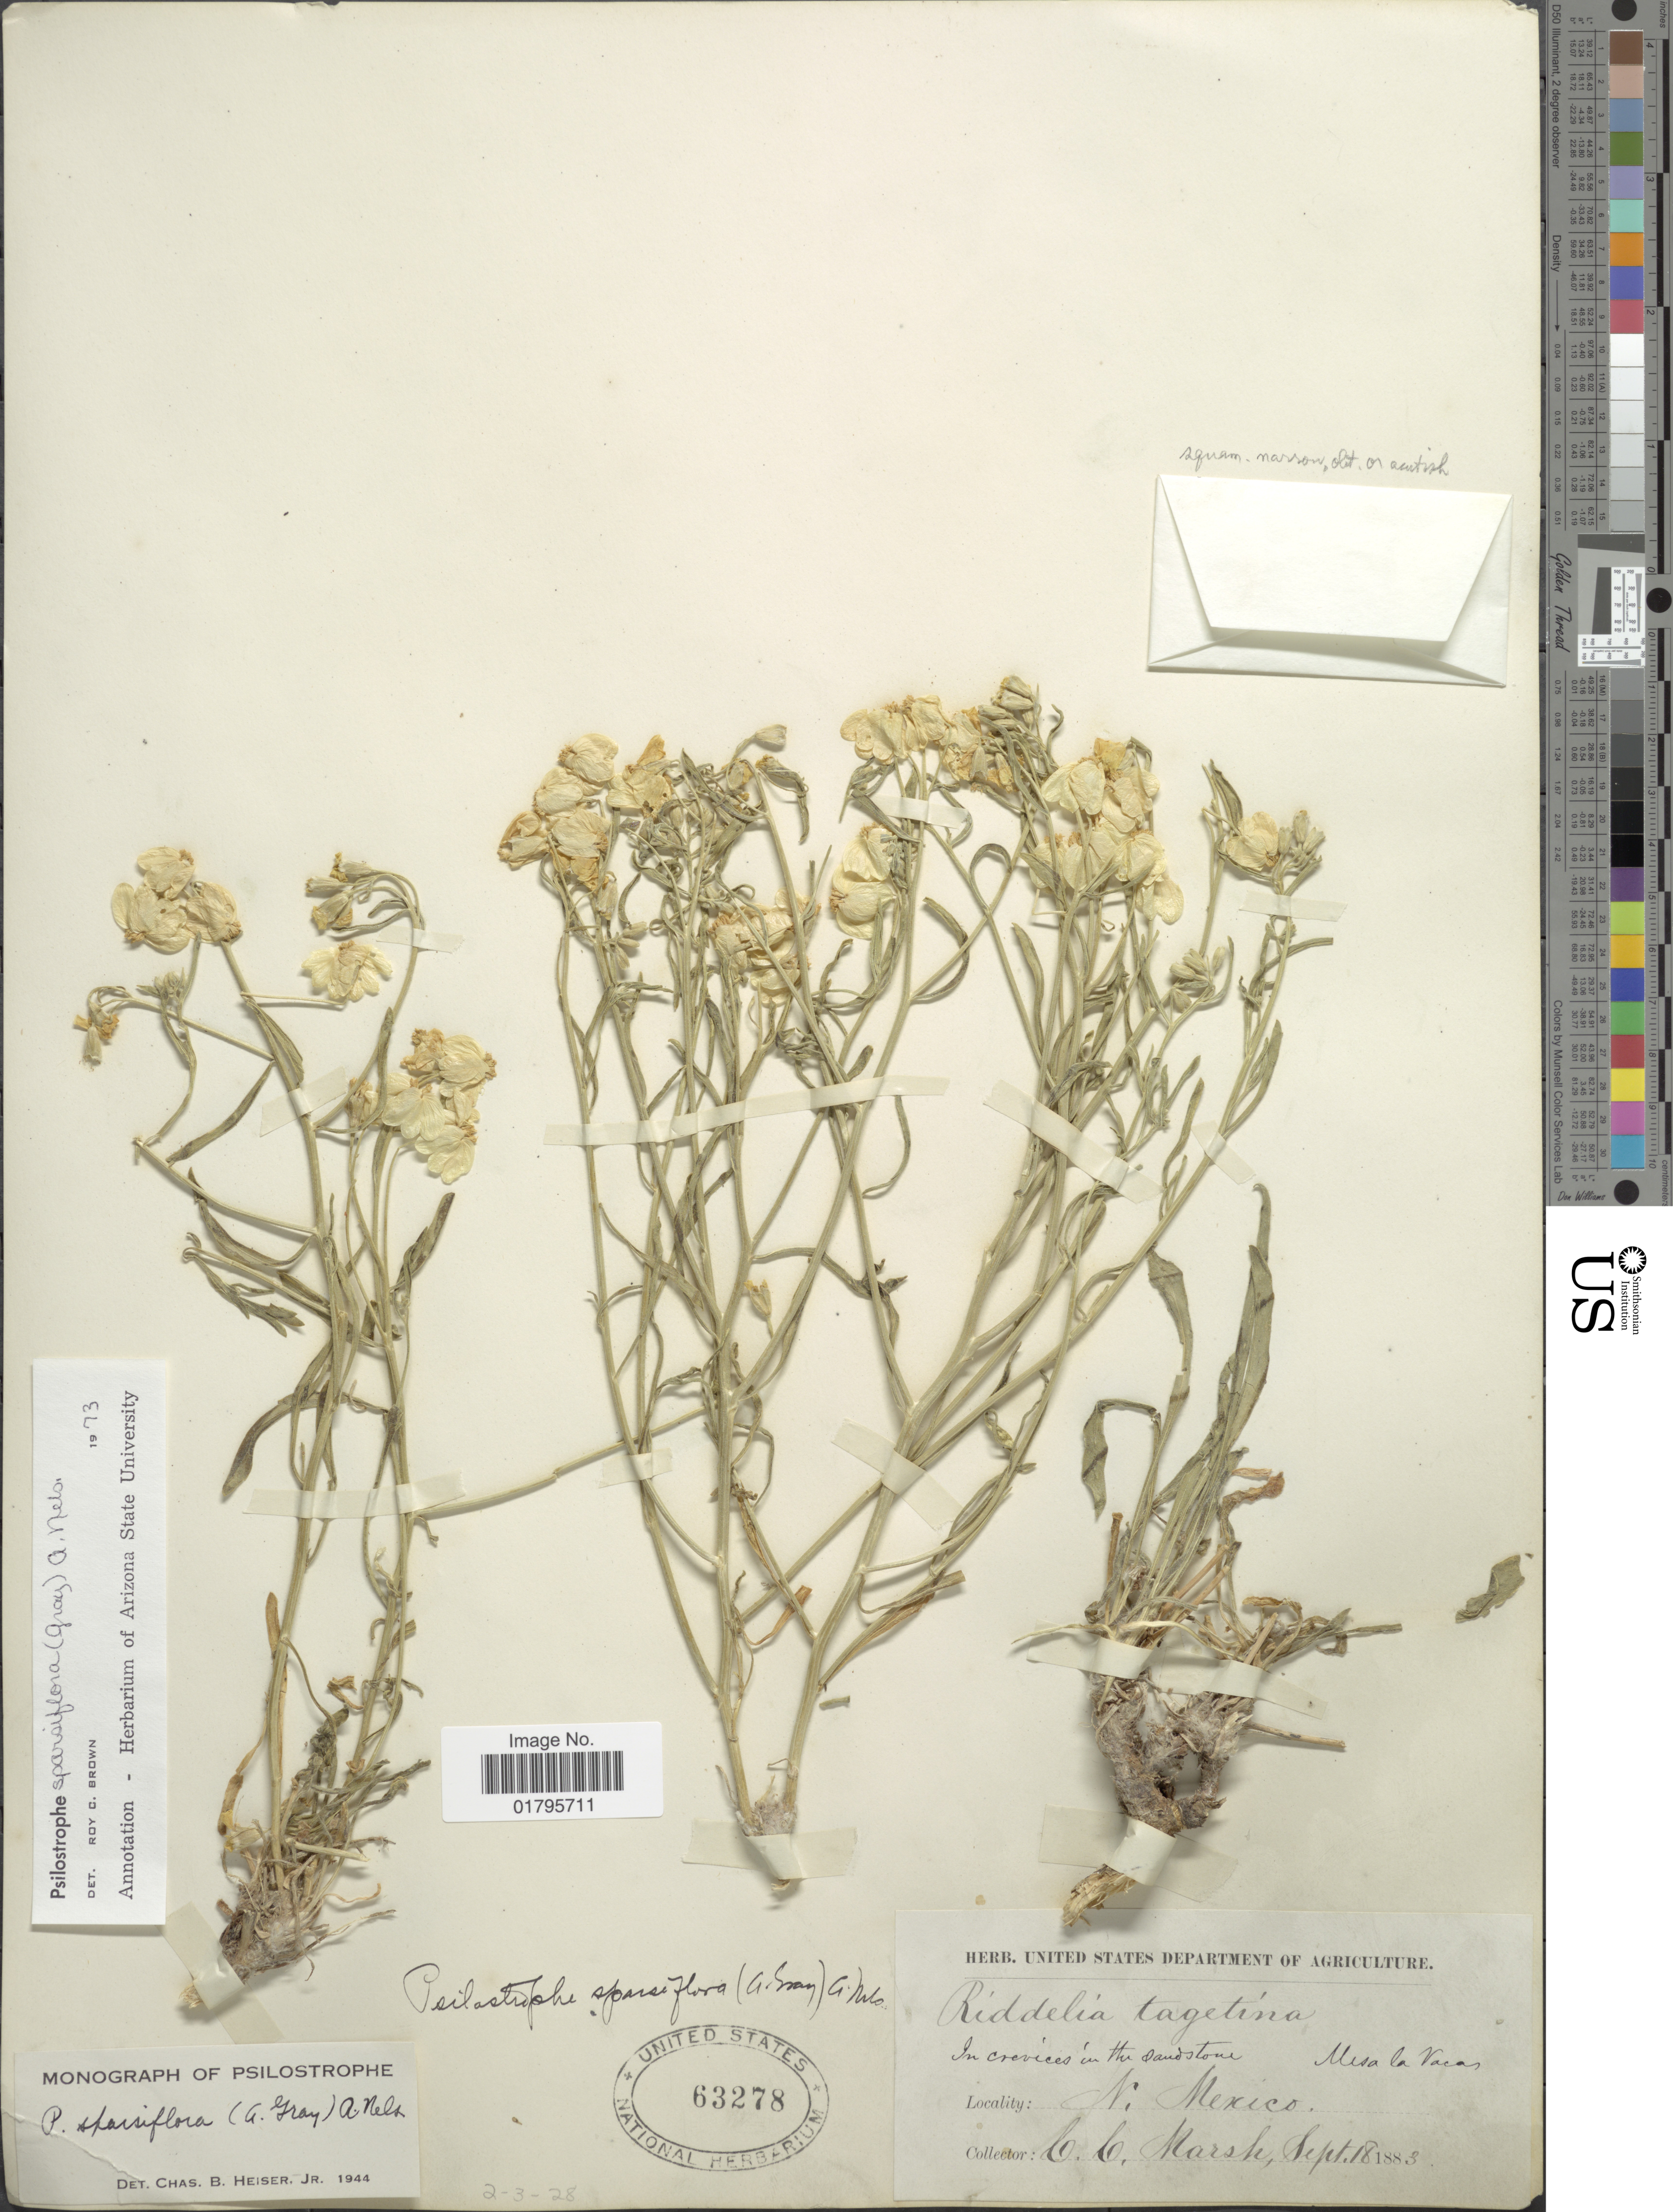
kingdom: Plantae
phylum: Tracheophyta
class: Magnoliopsida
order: Asterales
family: Asteraceae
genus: Psilostrophe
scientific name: Psilostrophe sparsiflora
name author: (A. Gray) A. Nelson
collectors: C. C. Marsh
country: United States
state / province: New Mexico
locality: Mesa la Vacas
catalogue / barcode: US 63278